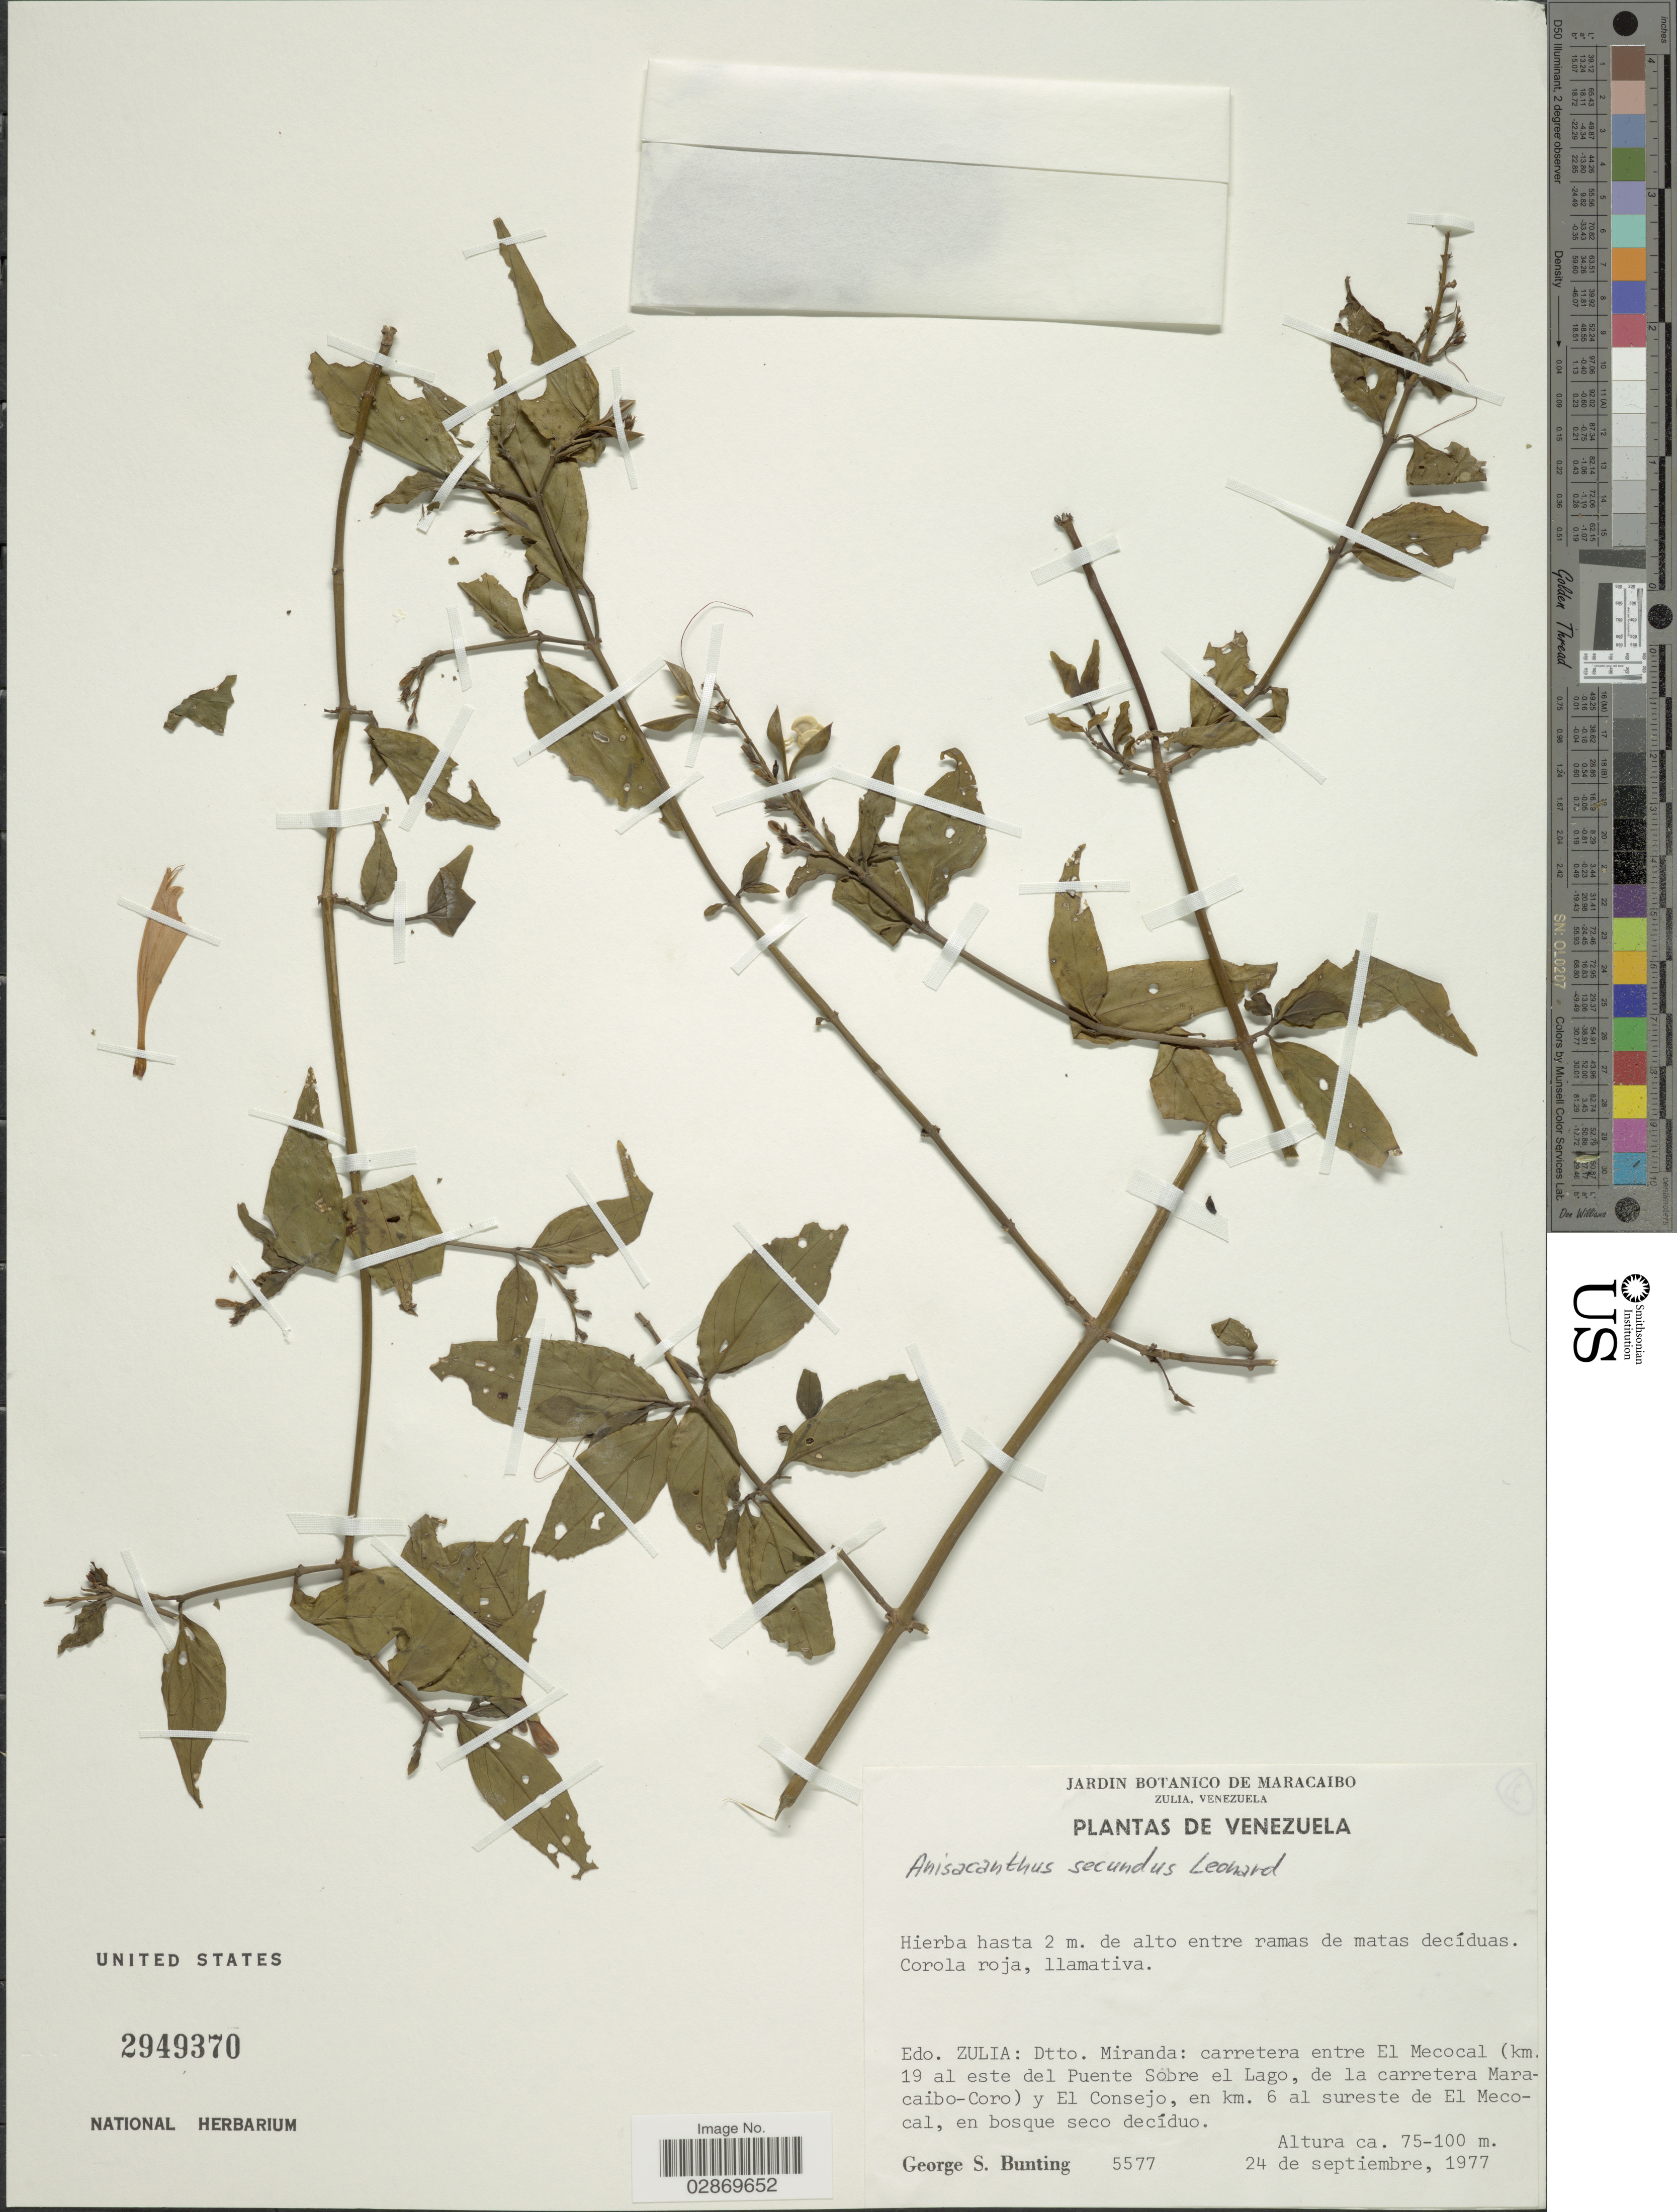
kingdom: Plantae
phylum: Tracheophyta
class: Magnoliopsida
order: Lamiales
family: Acanthaceae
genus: Anisacanthus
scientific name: Anisacanthus secundus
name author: Leonard in A.C. Sm.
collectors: G. S. Bunting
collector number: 5577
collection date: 1977-09-24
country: Venezuela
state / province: Zulia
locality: Edo. Zulia: Dtto. Miranda, carretera entre El Mecocal (km. 19 al este del Puente Sobre el Lago, de la carretera Maracaibo-Coro) y El Consejo, en km. 6 al sureste de El Mecocal.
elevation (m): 75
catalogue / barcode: US 2949370